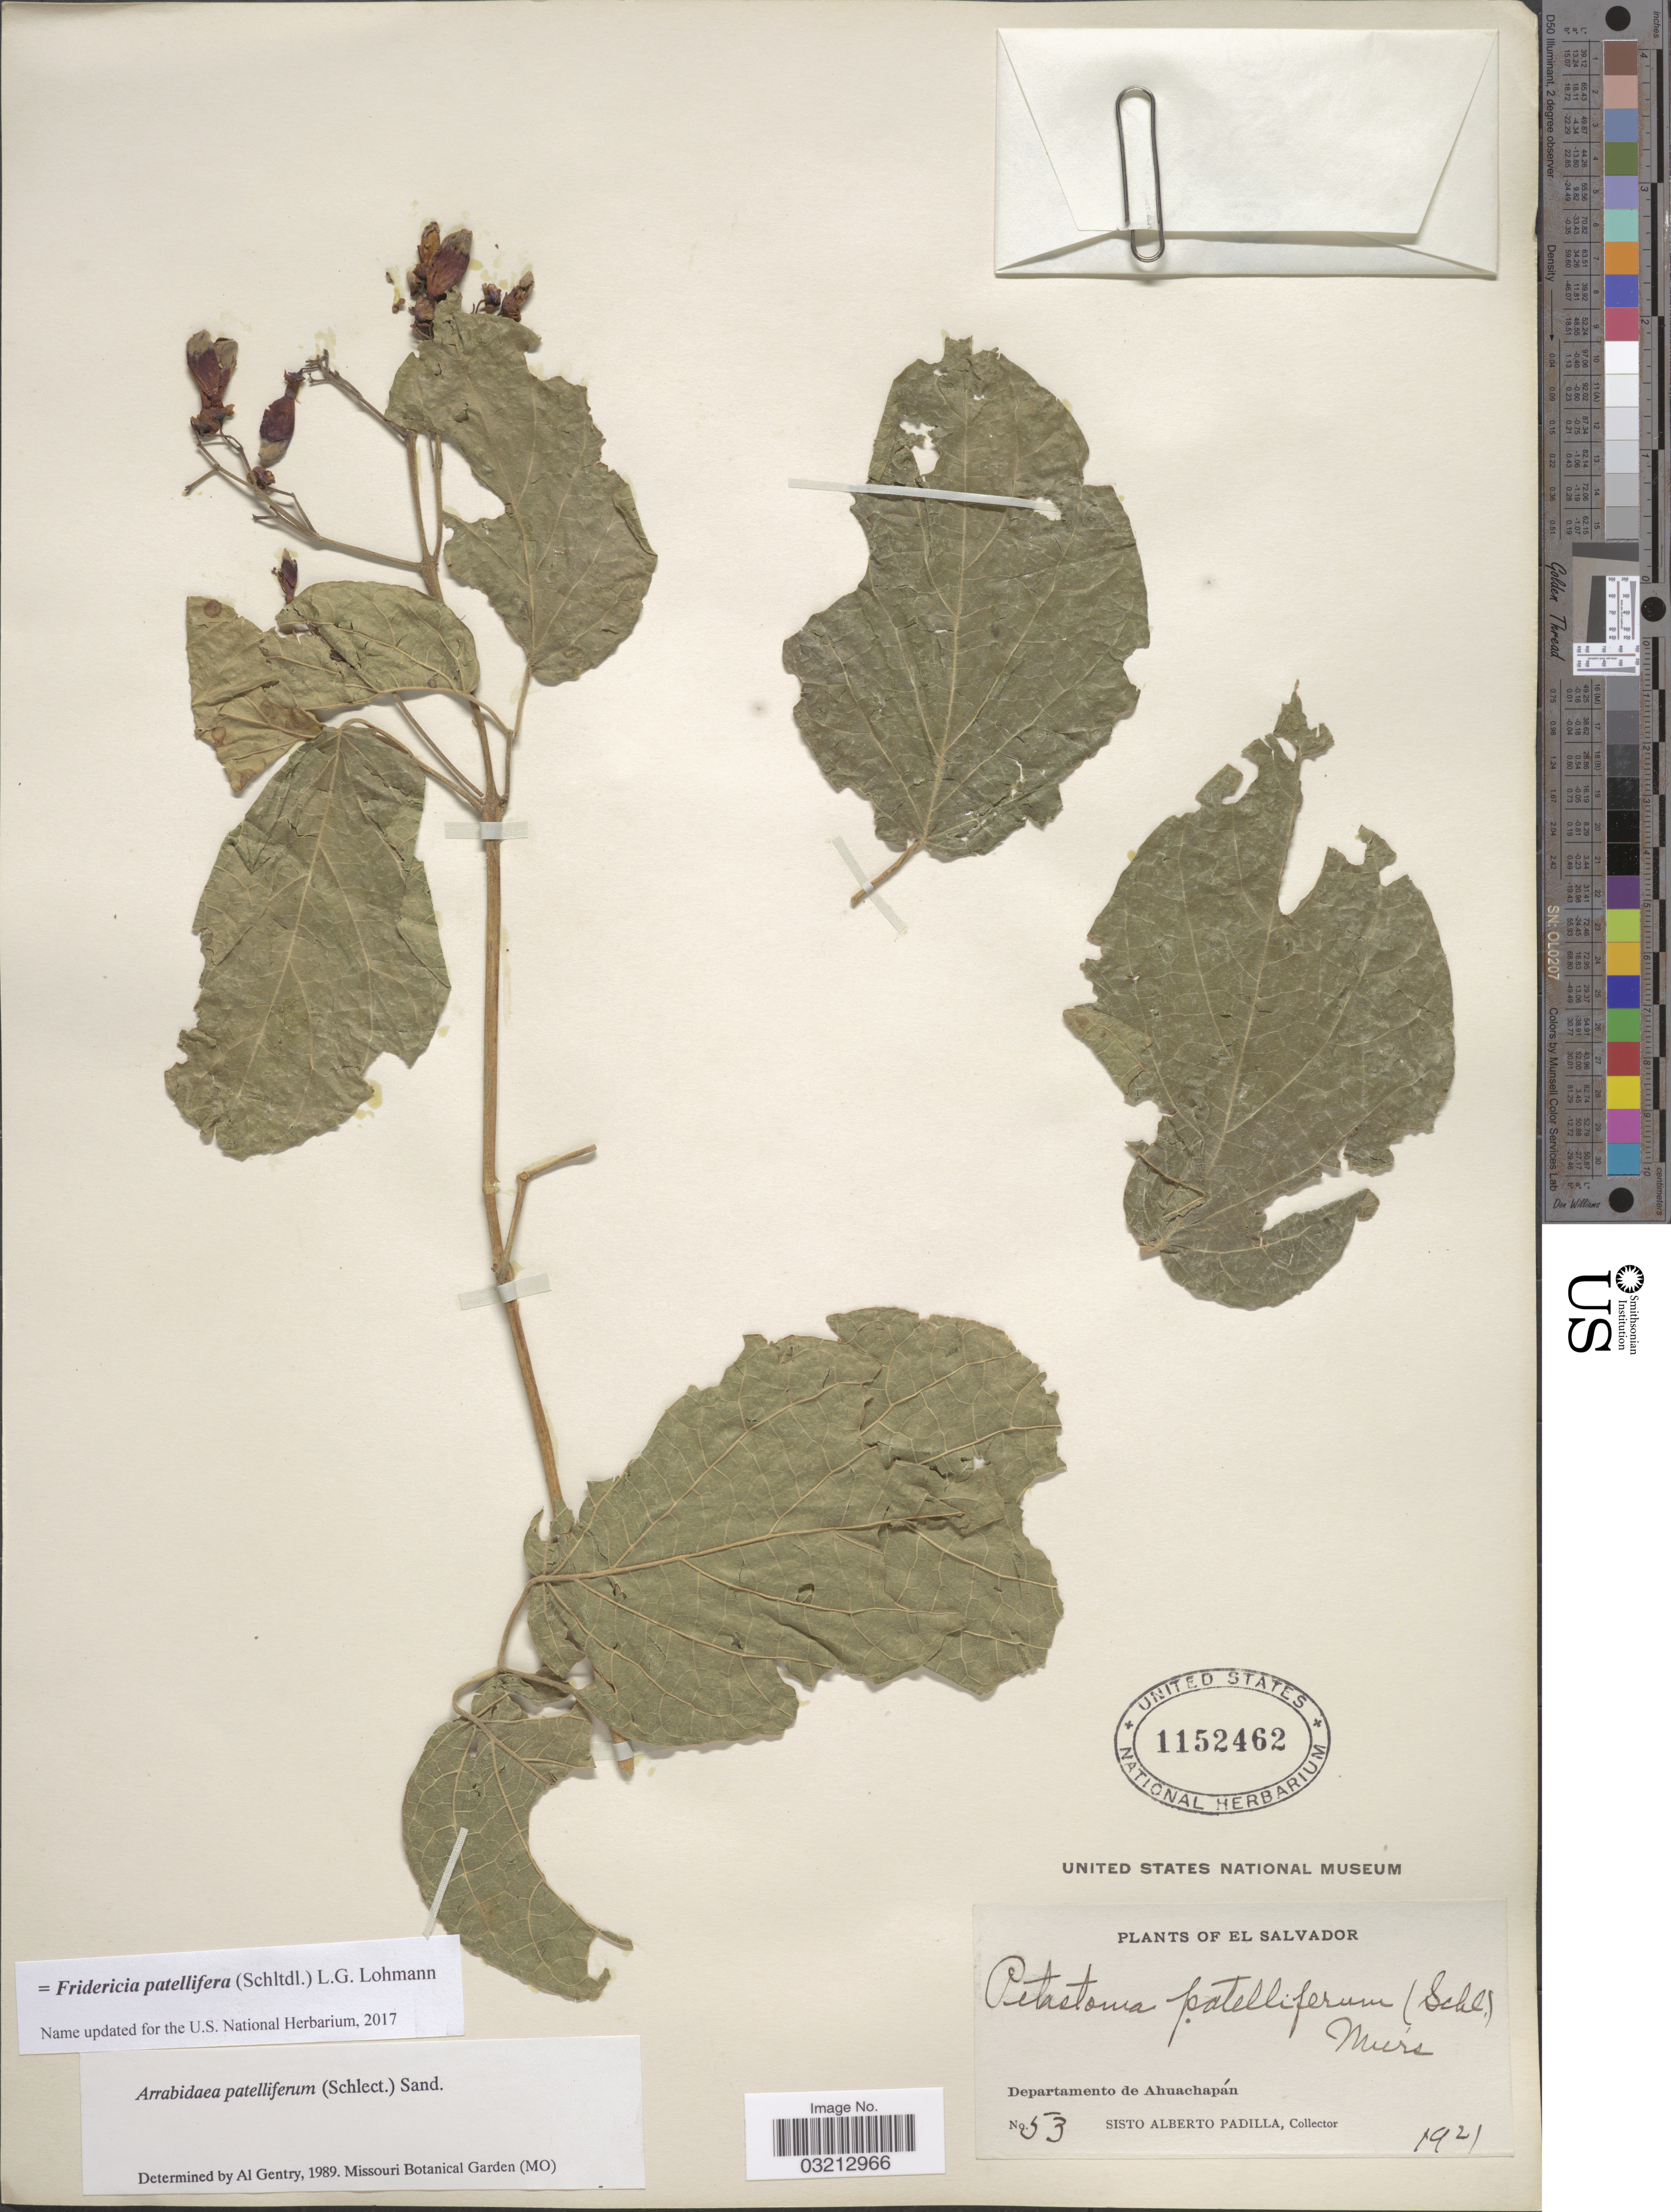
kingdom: Plantae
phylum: Tracheophyta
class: Magnoliopsida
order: Lamiales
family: Bignoniaceae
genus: Fridericia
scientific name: Fridericia patellifera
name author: (Schltdl.) L.G. Lohmann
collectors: S. A. Padilla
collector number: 53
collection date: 1921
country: El Salvador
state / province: Ahuachapan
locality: Departamento de Ahuachapán.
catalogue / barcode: US 1152462